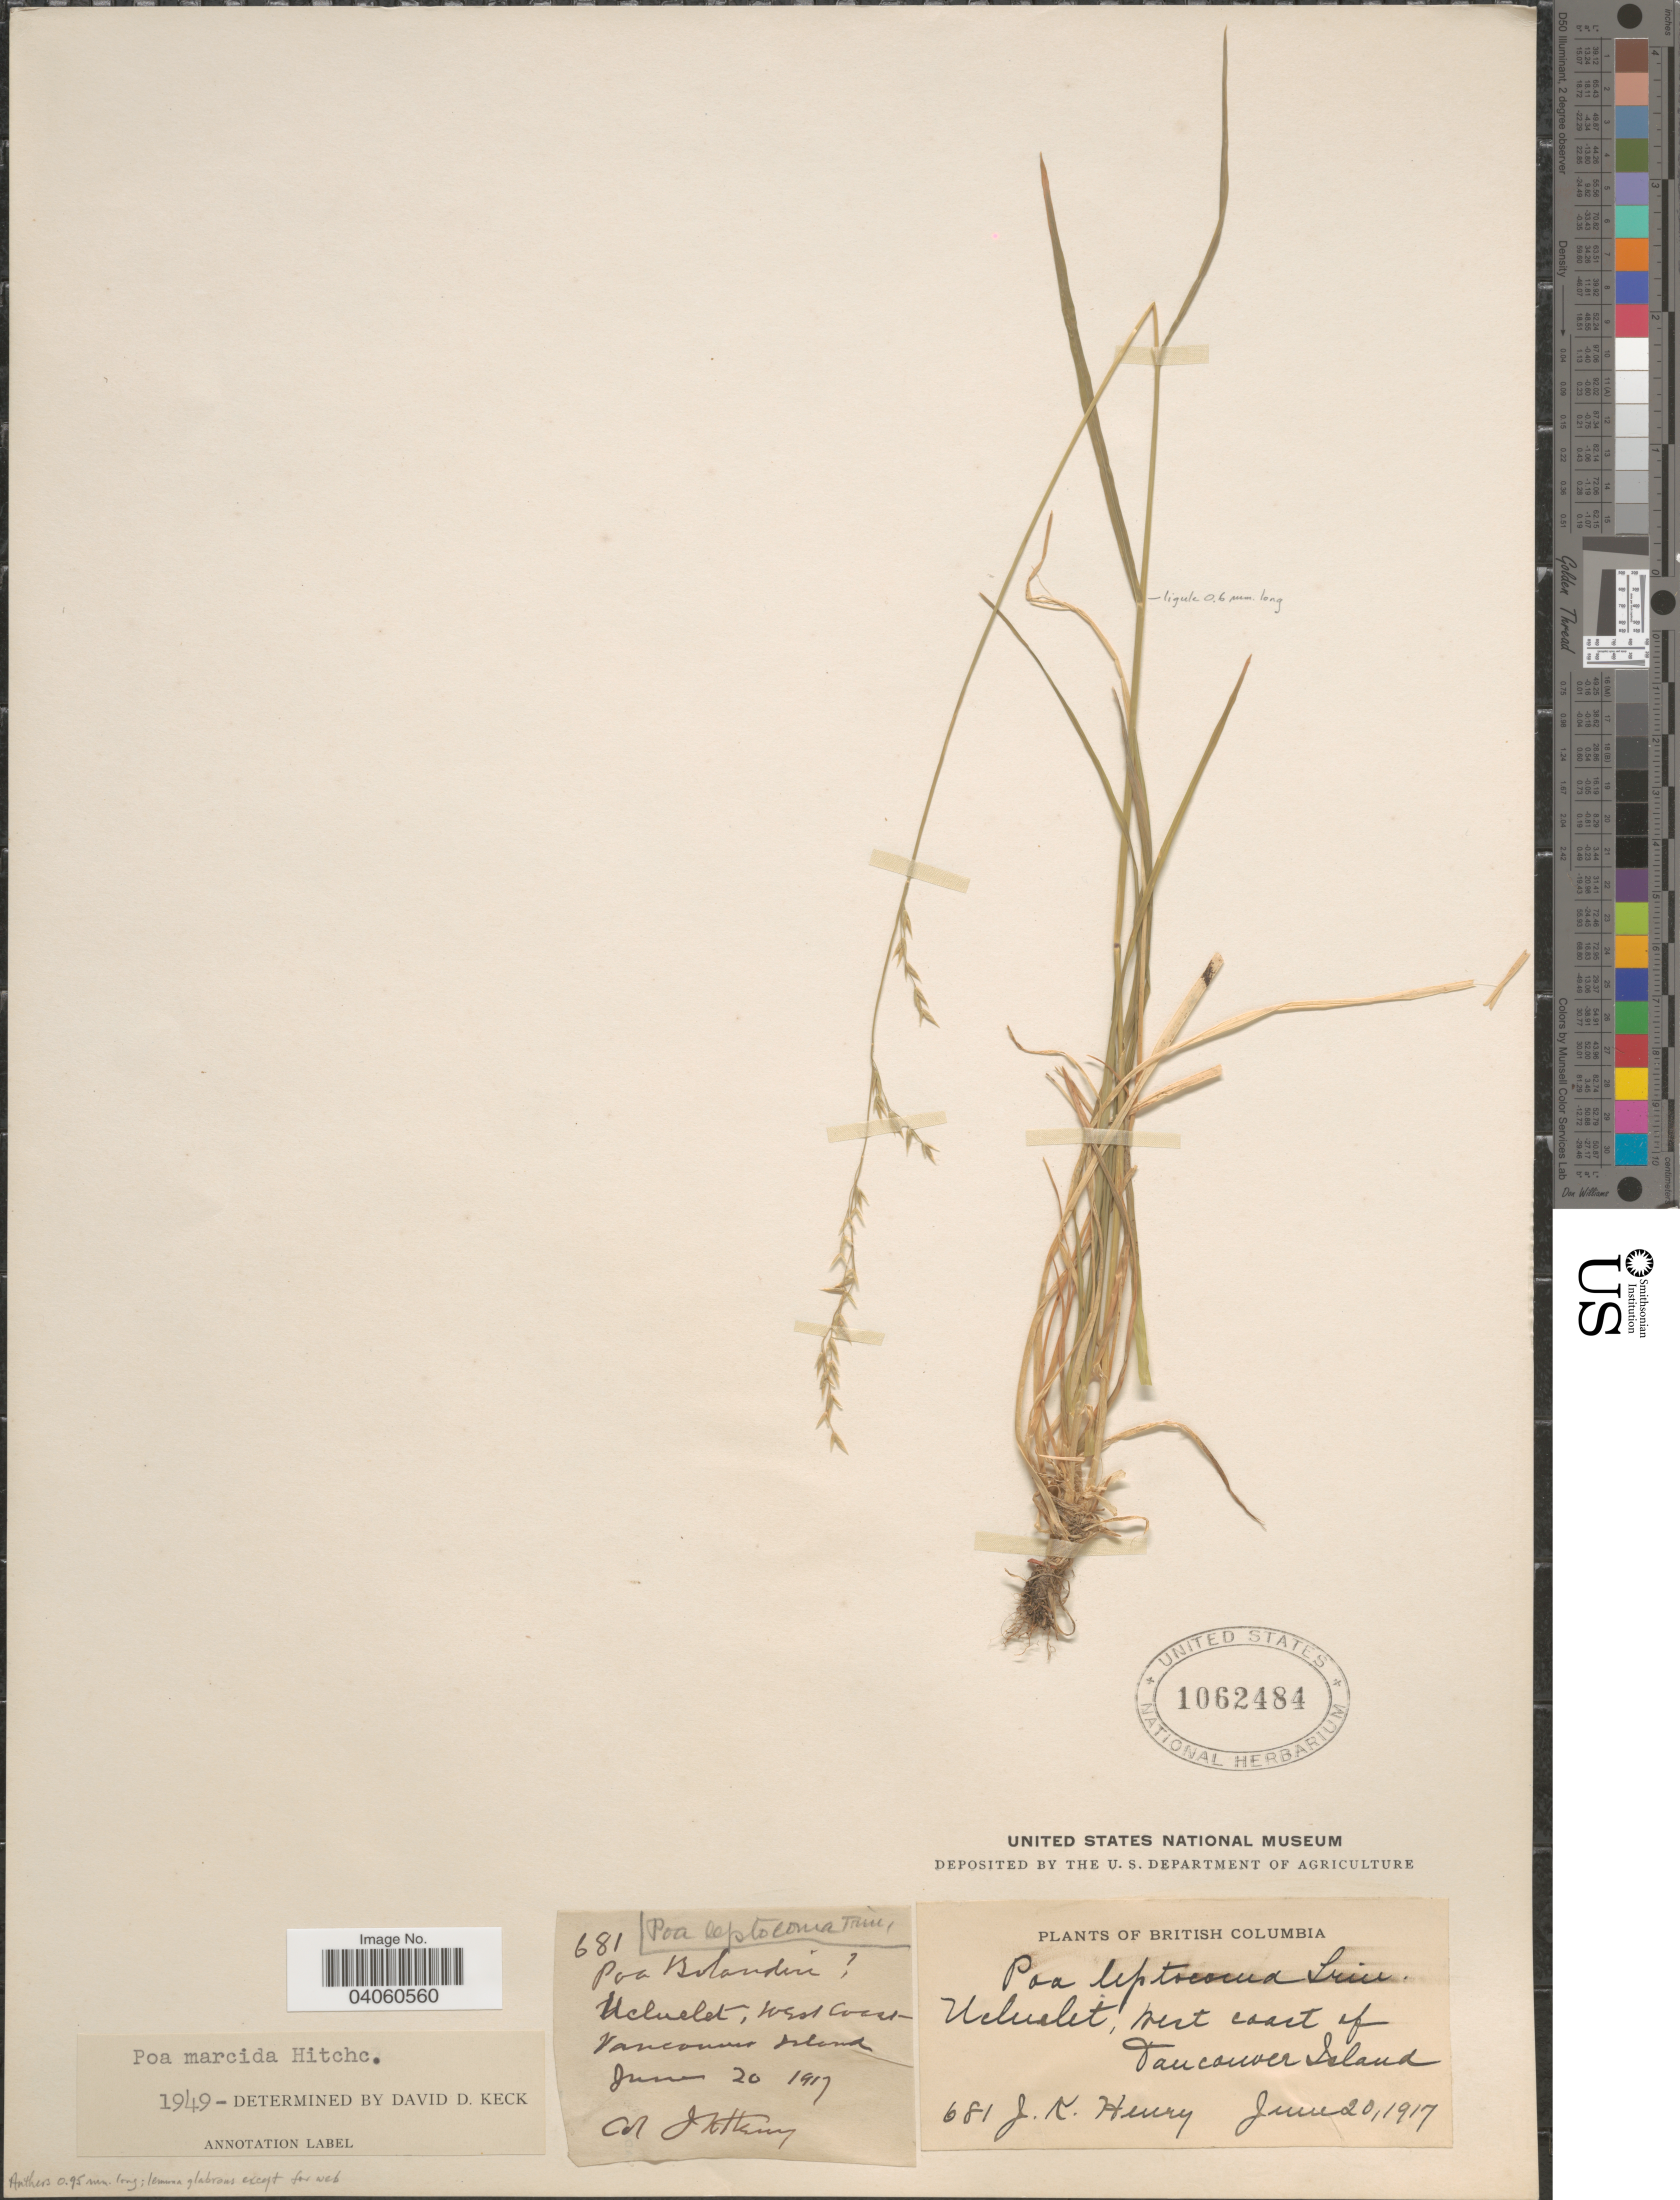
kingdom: Plantae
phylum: Tracheophyta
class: Liliopsida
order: Poales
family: Poaceae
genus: Poa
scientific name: Poa marcida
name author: Hitchc.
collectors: J. K. Henry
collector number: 681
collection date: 1917-06-20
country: Canada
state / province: British Columbia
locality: Ucleulet, West coast of Vancouver Island.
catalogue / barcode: US 1062484